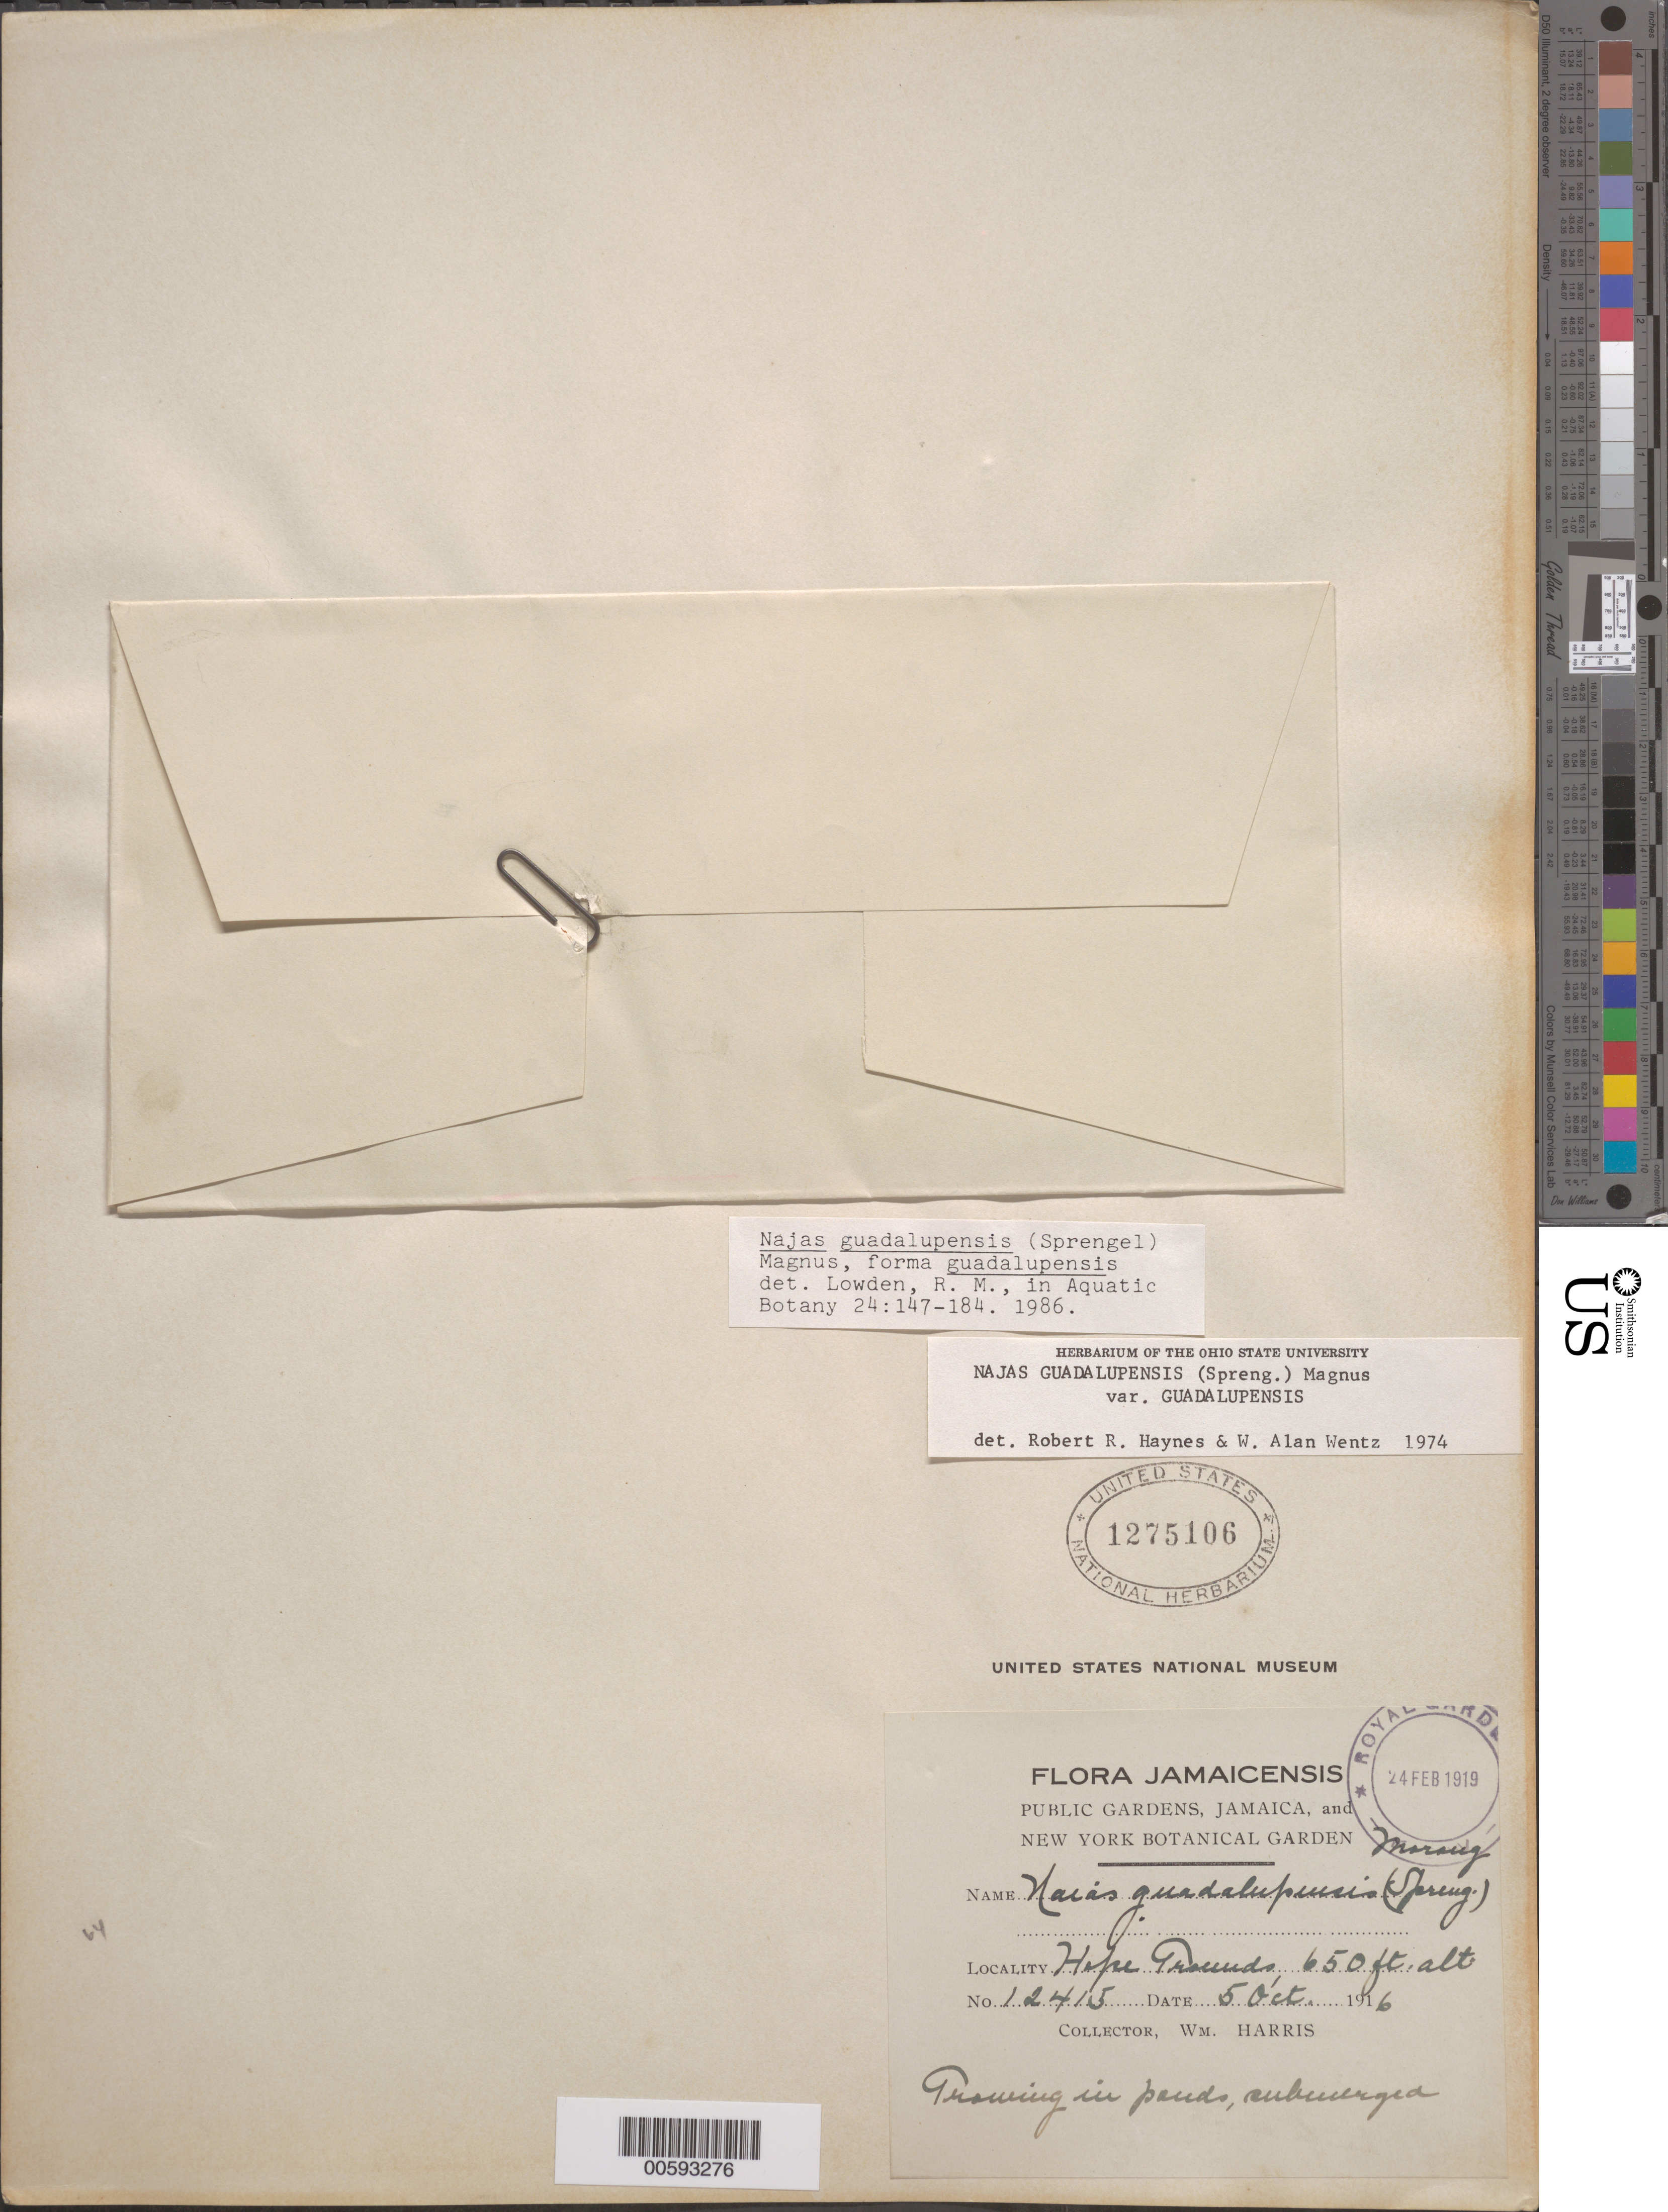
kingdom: Plantae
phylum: Tracheophyta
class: Liliopsida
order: Alismatales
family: Hydrocharitaceae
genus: Najas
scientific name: Najas guadalupensis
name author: (Spreng.) Magnus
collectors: W. H. Harris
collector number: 12415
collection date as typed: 05 Oct 1916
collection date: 1916-10-05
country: Jamaica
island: Greater Antilles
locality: Hope Grounds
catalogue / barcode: US 1275106